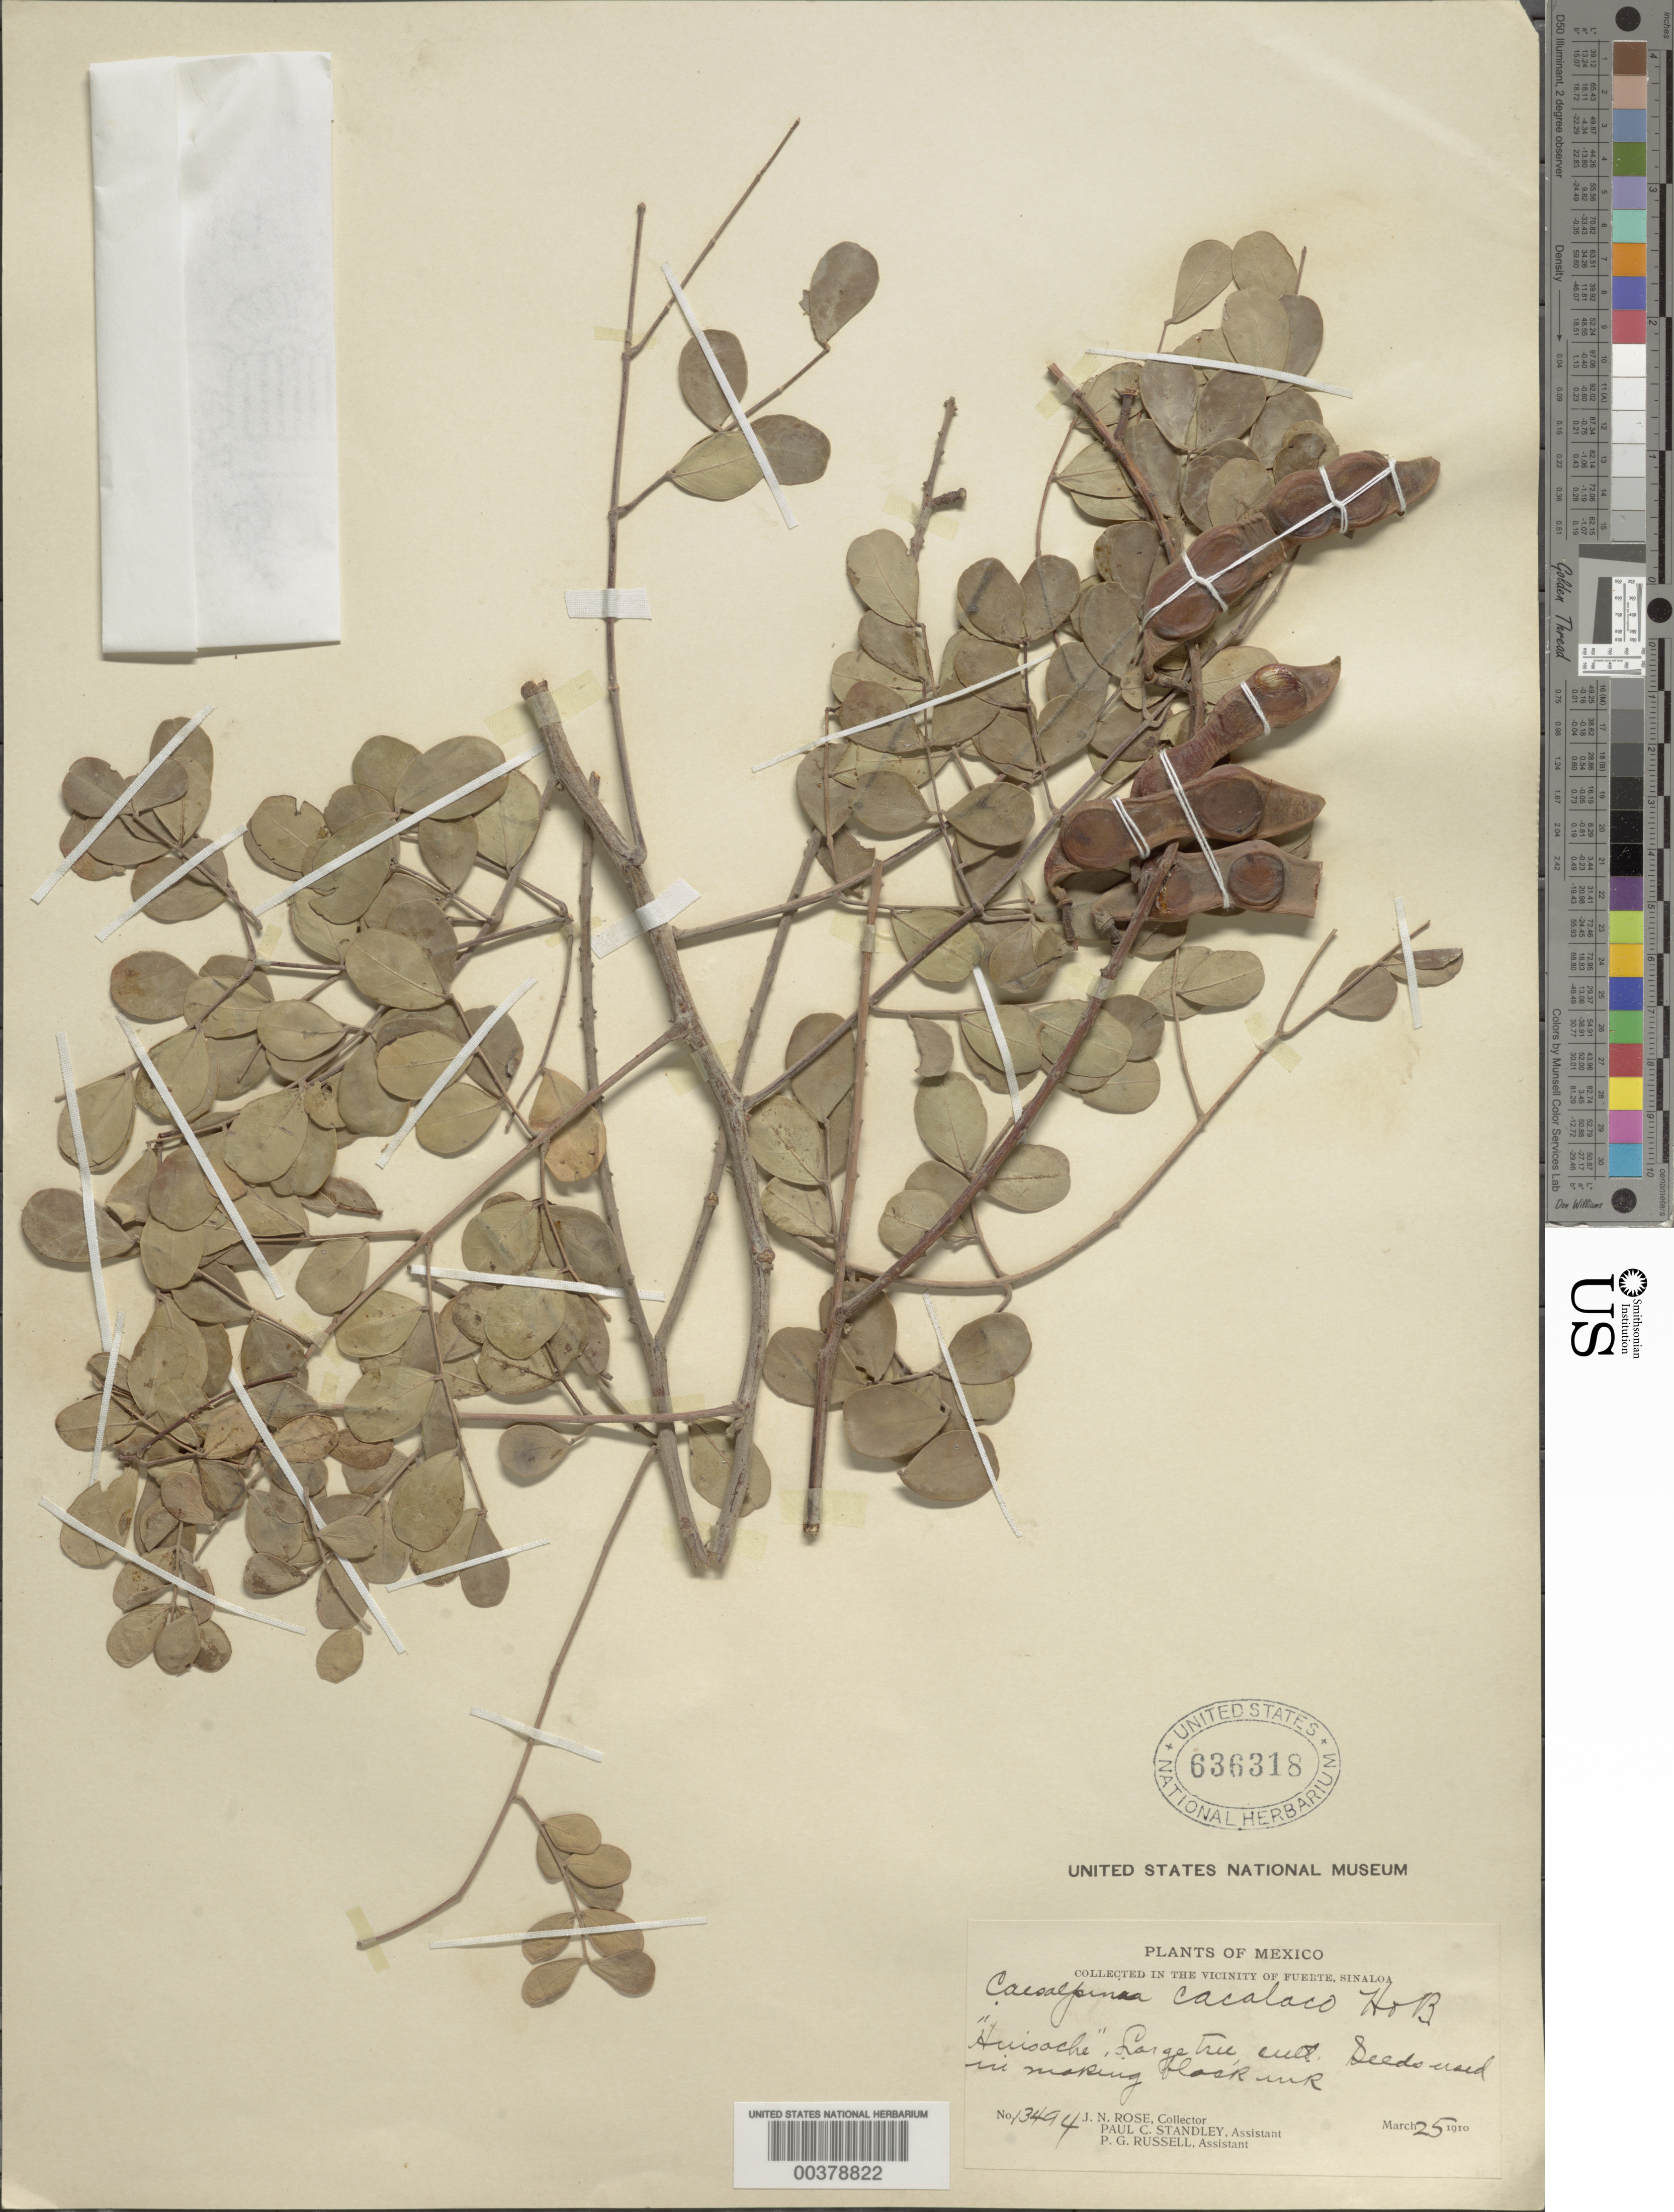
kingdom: Plantae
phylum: Tracheophyta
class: Magnoliopsida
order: Fabales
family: Fabaceae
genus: Tara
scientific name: Tara cacalaco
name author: (Bonpl.) Molinari & Sánchez Och.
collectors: J. N. Rose, P. C. Standley & P. G. Russell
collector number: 13494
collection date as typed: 25 Mar 1910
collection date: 1910-03-25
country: Mexico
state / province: Sinaloa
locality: Vicinity of Fuerte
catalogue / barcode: US 636318